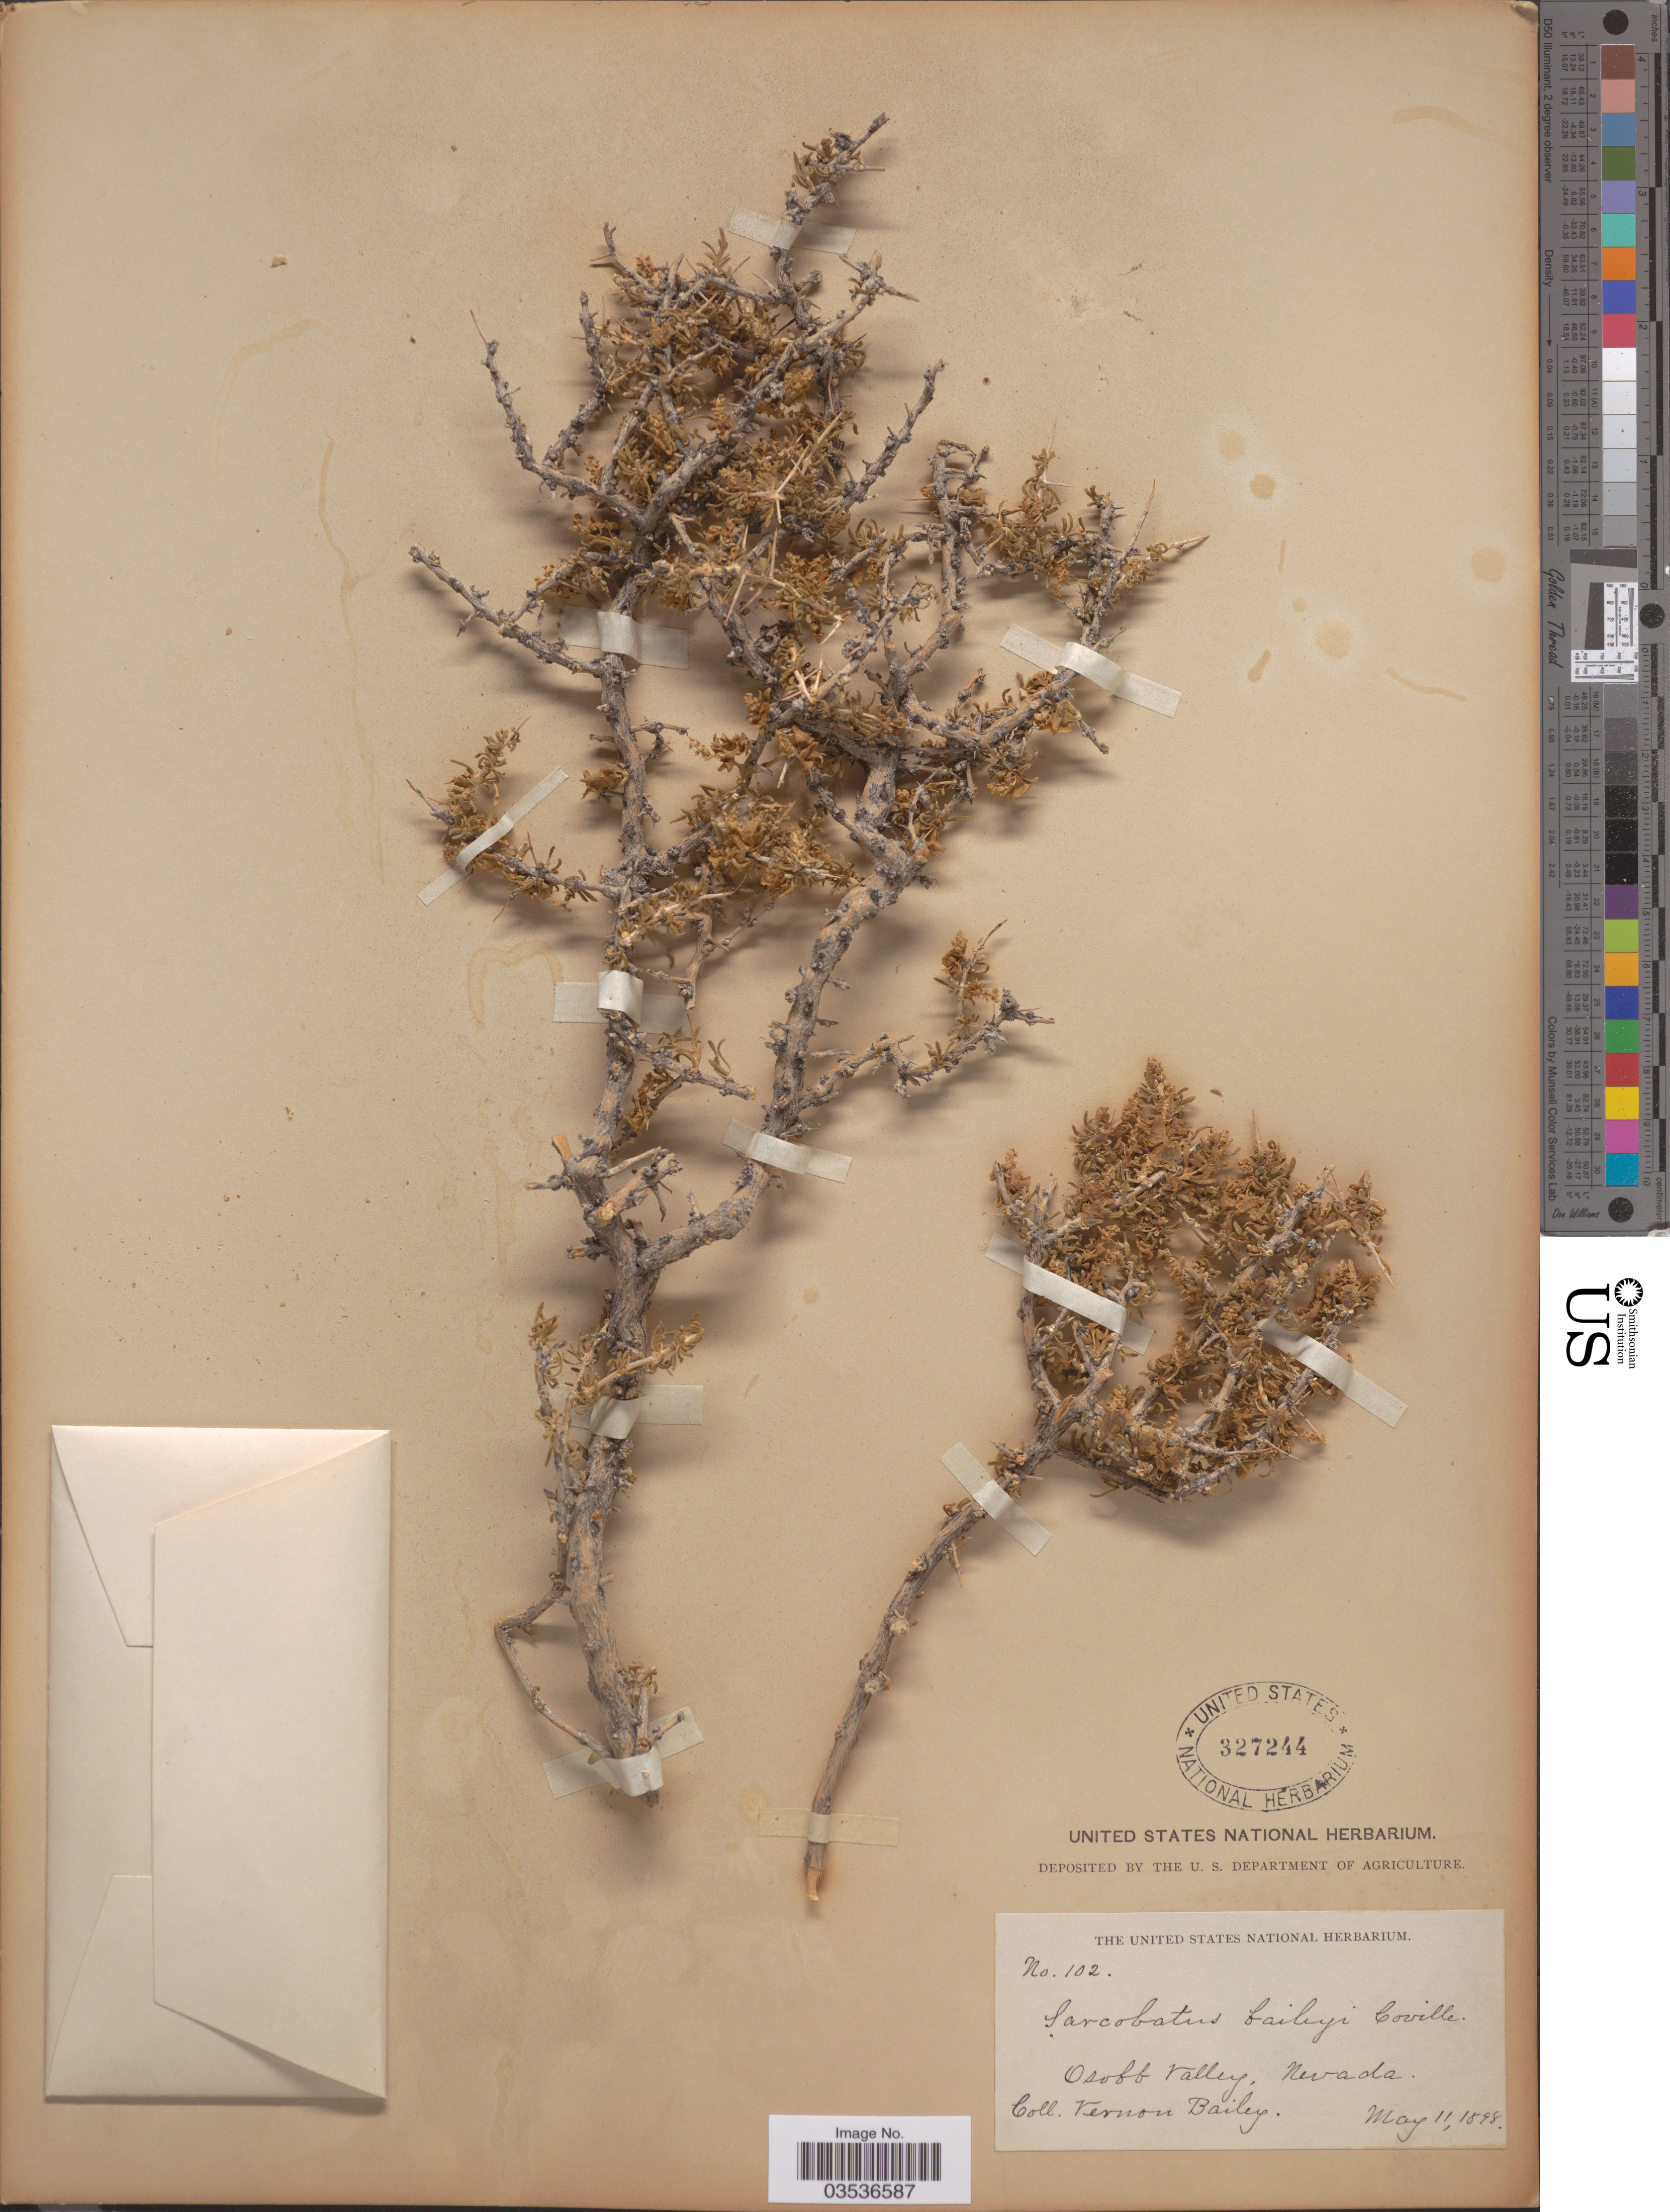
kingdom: Plantae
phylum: Tracheophyta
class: Magnoliopsida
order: Caryophyllales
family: Sarcobataceae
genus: Sarcobatus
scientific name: Sarcobatus baileyi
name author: Coville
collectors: V. O. Bailey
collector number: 102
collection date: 1898-05-11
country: United States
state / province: Nevada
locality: Osobb Valley.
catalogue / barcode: US 327244